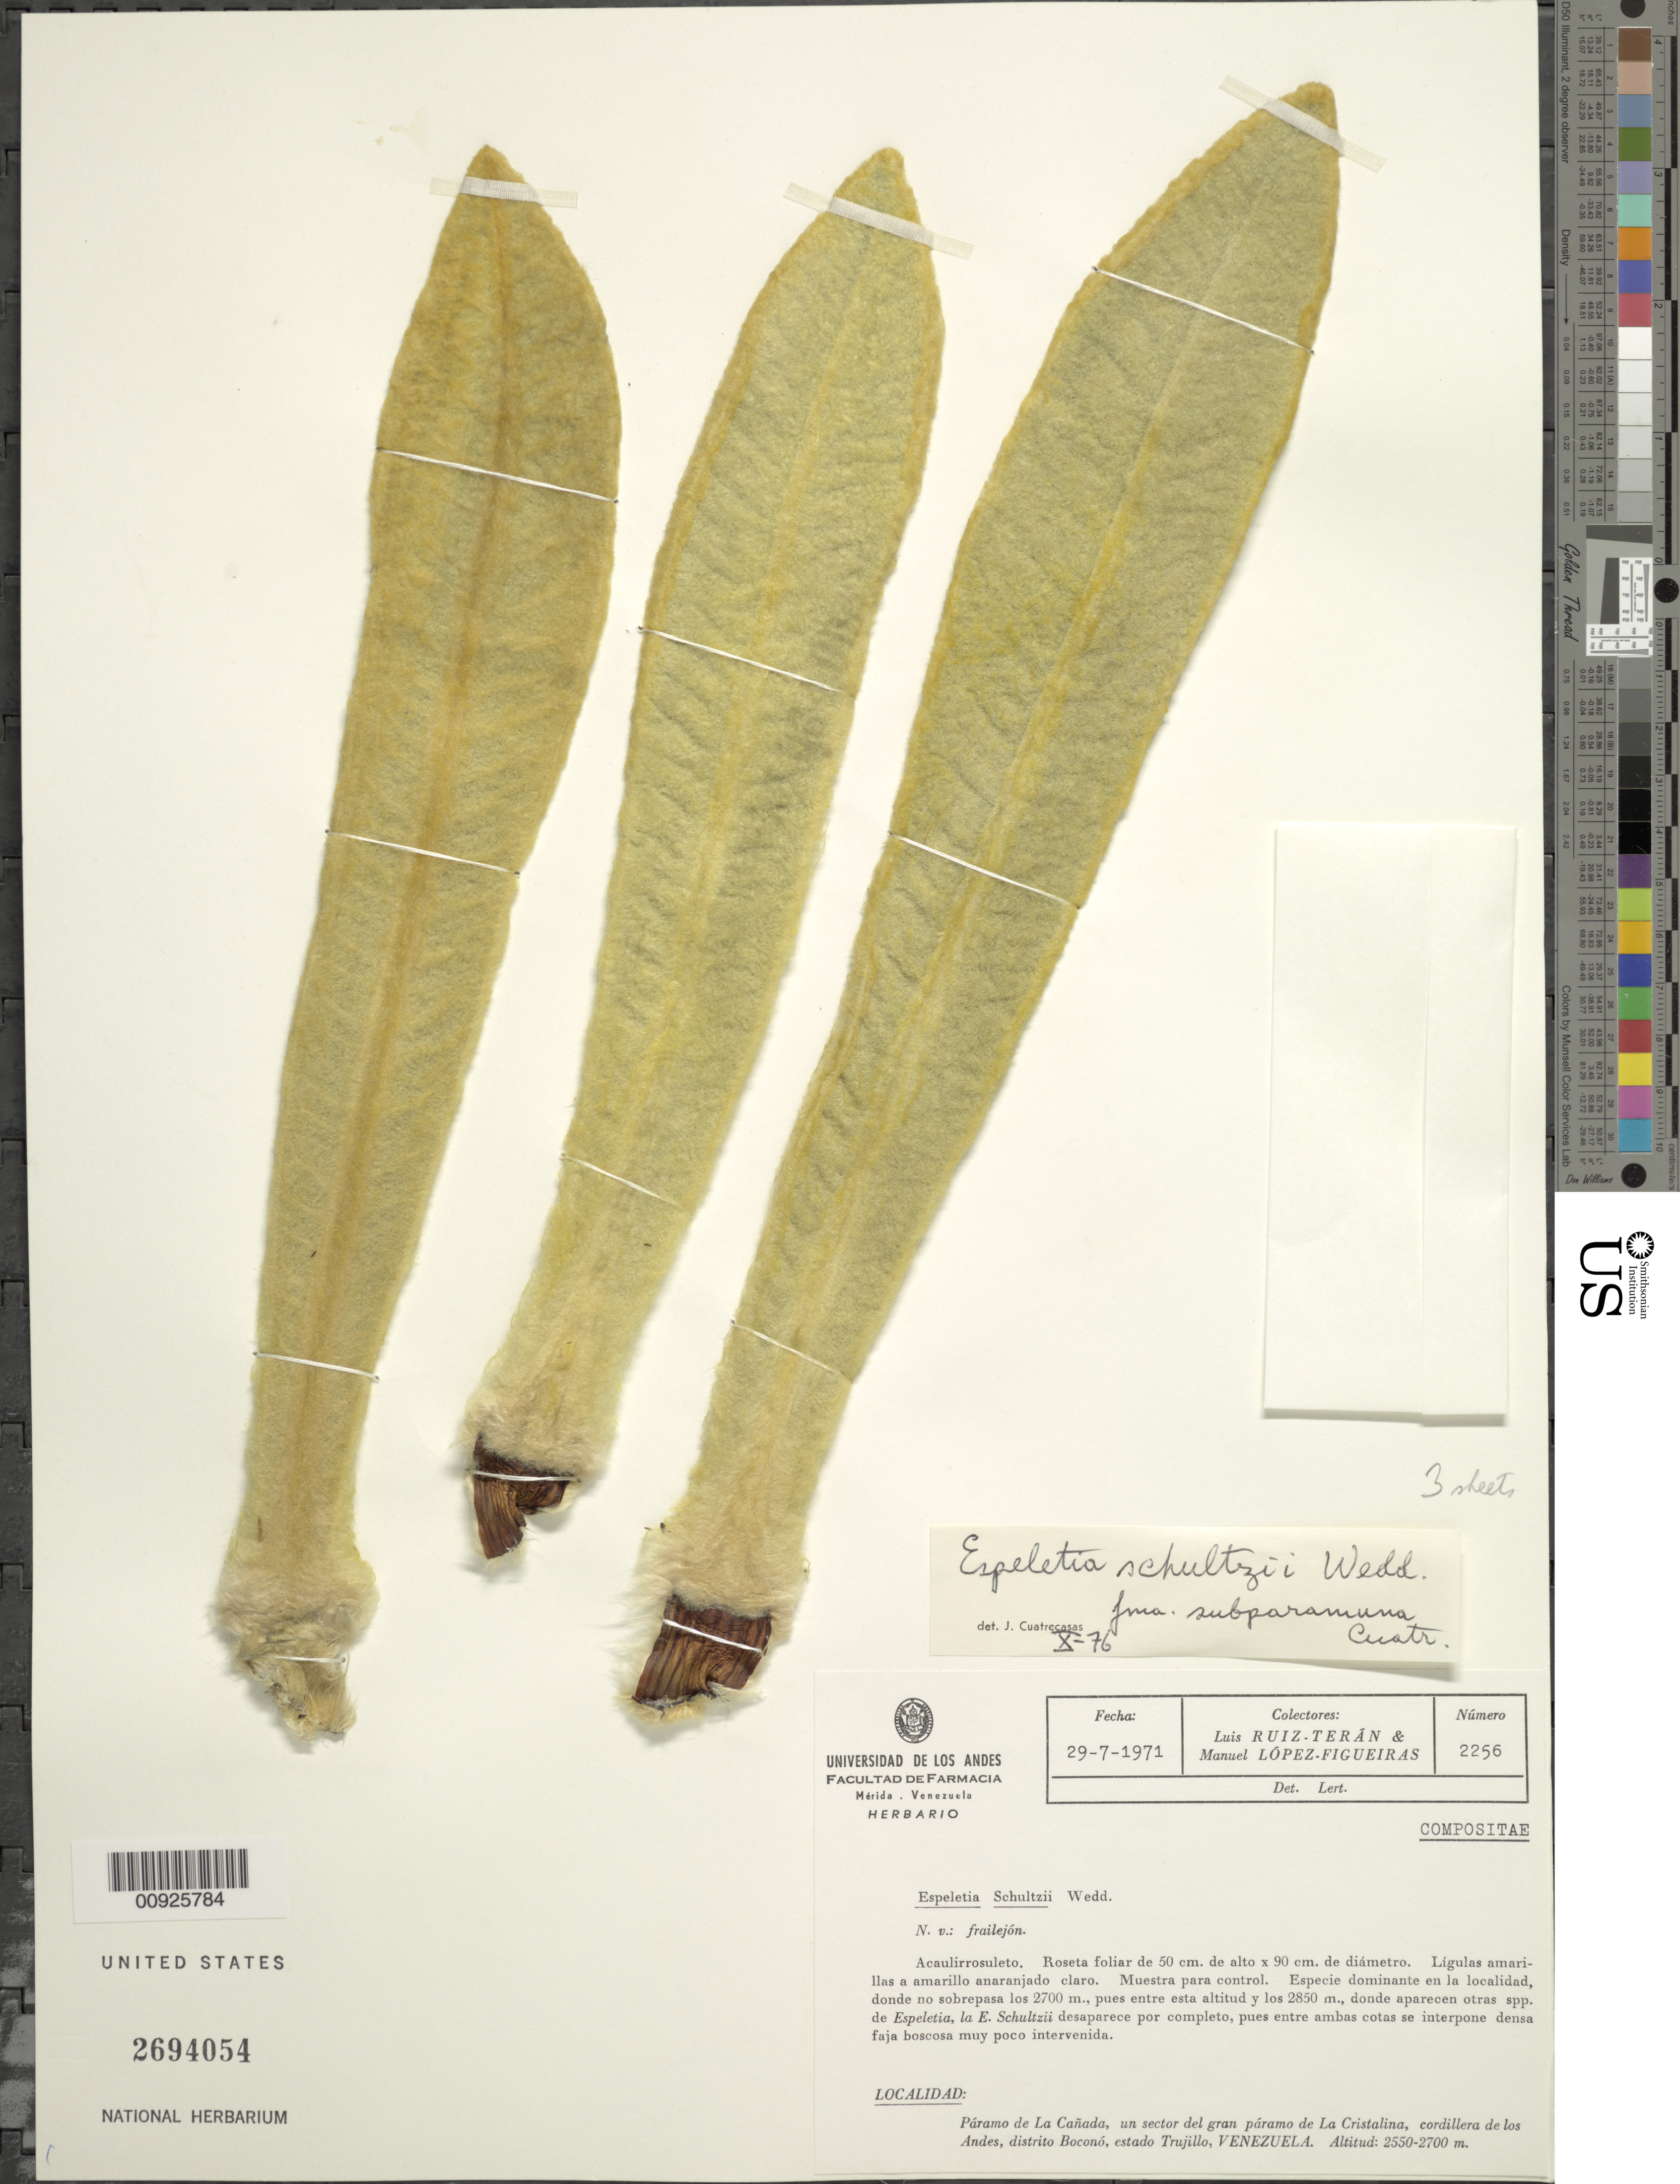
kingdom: Plantae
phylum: Tracheophyta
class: Magnoliopsida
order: Asterales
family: Asteraceae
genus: Espeletia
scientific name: Espeletia schultzii var. subparamuna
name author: Cuatrec.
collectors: L. E. Ruíz-Terán & M. López Figueiras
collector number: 2256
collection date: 1971-07-29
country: Venezuela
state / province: Trujillo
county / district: Boconó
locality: Páramo de la Cristalina. Páramo de la Cañada, un sector del gran Páramo de la Cristalina, cordillera de los Andes.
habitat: Especie dominante en la localidad, donde no sobrepasa los 2700 m, pues entre esta altitud y los 2800 m, donde aparecen otras especies de Espeletia, la E. schultzii desaparece por completo, pues entre ambas cotas se interpone una densa faja boscosa muy poc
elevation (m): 2550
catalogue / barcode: US 2694054